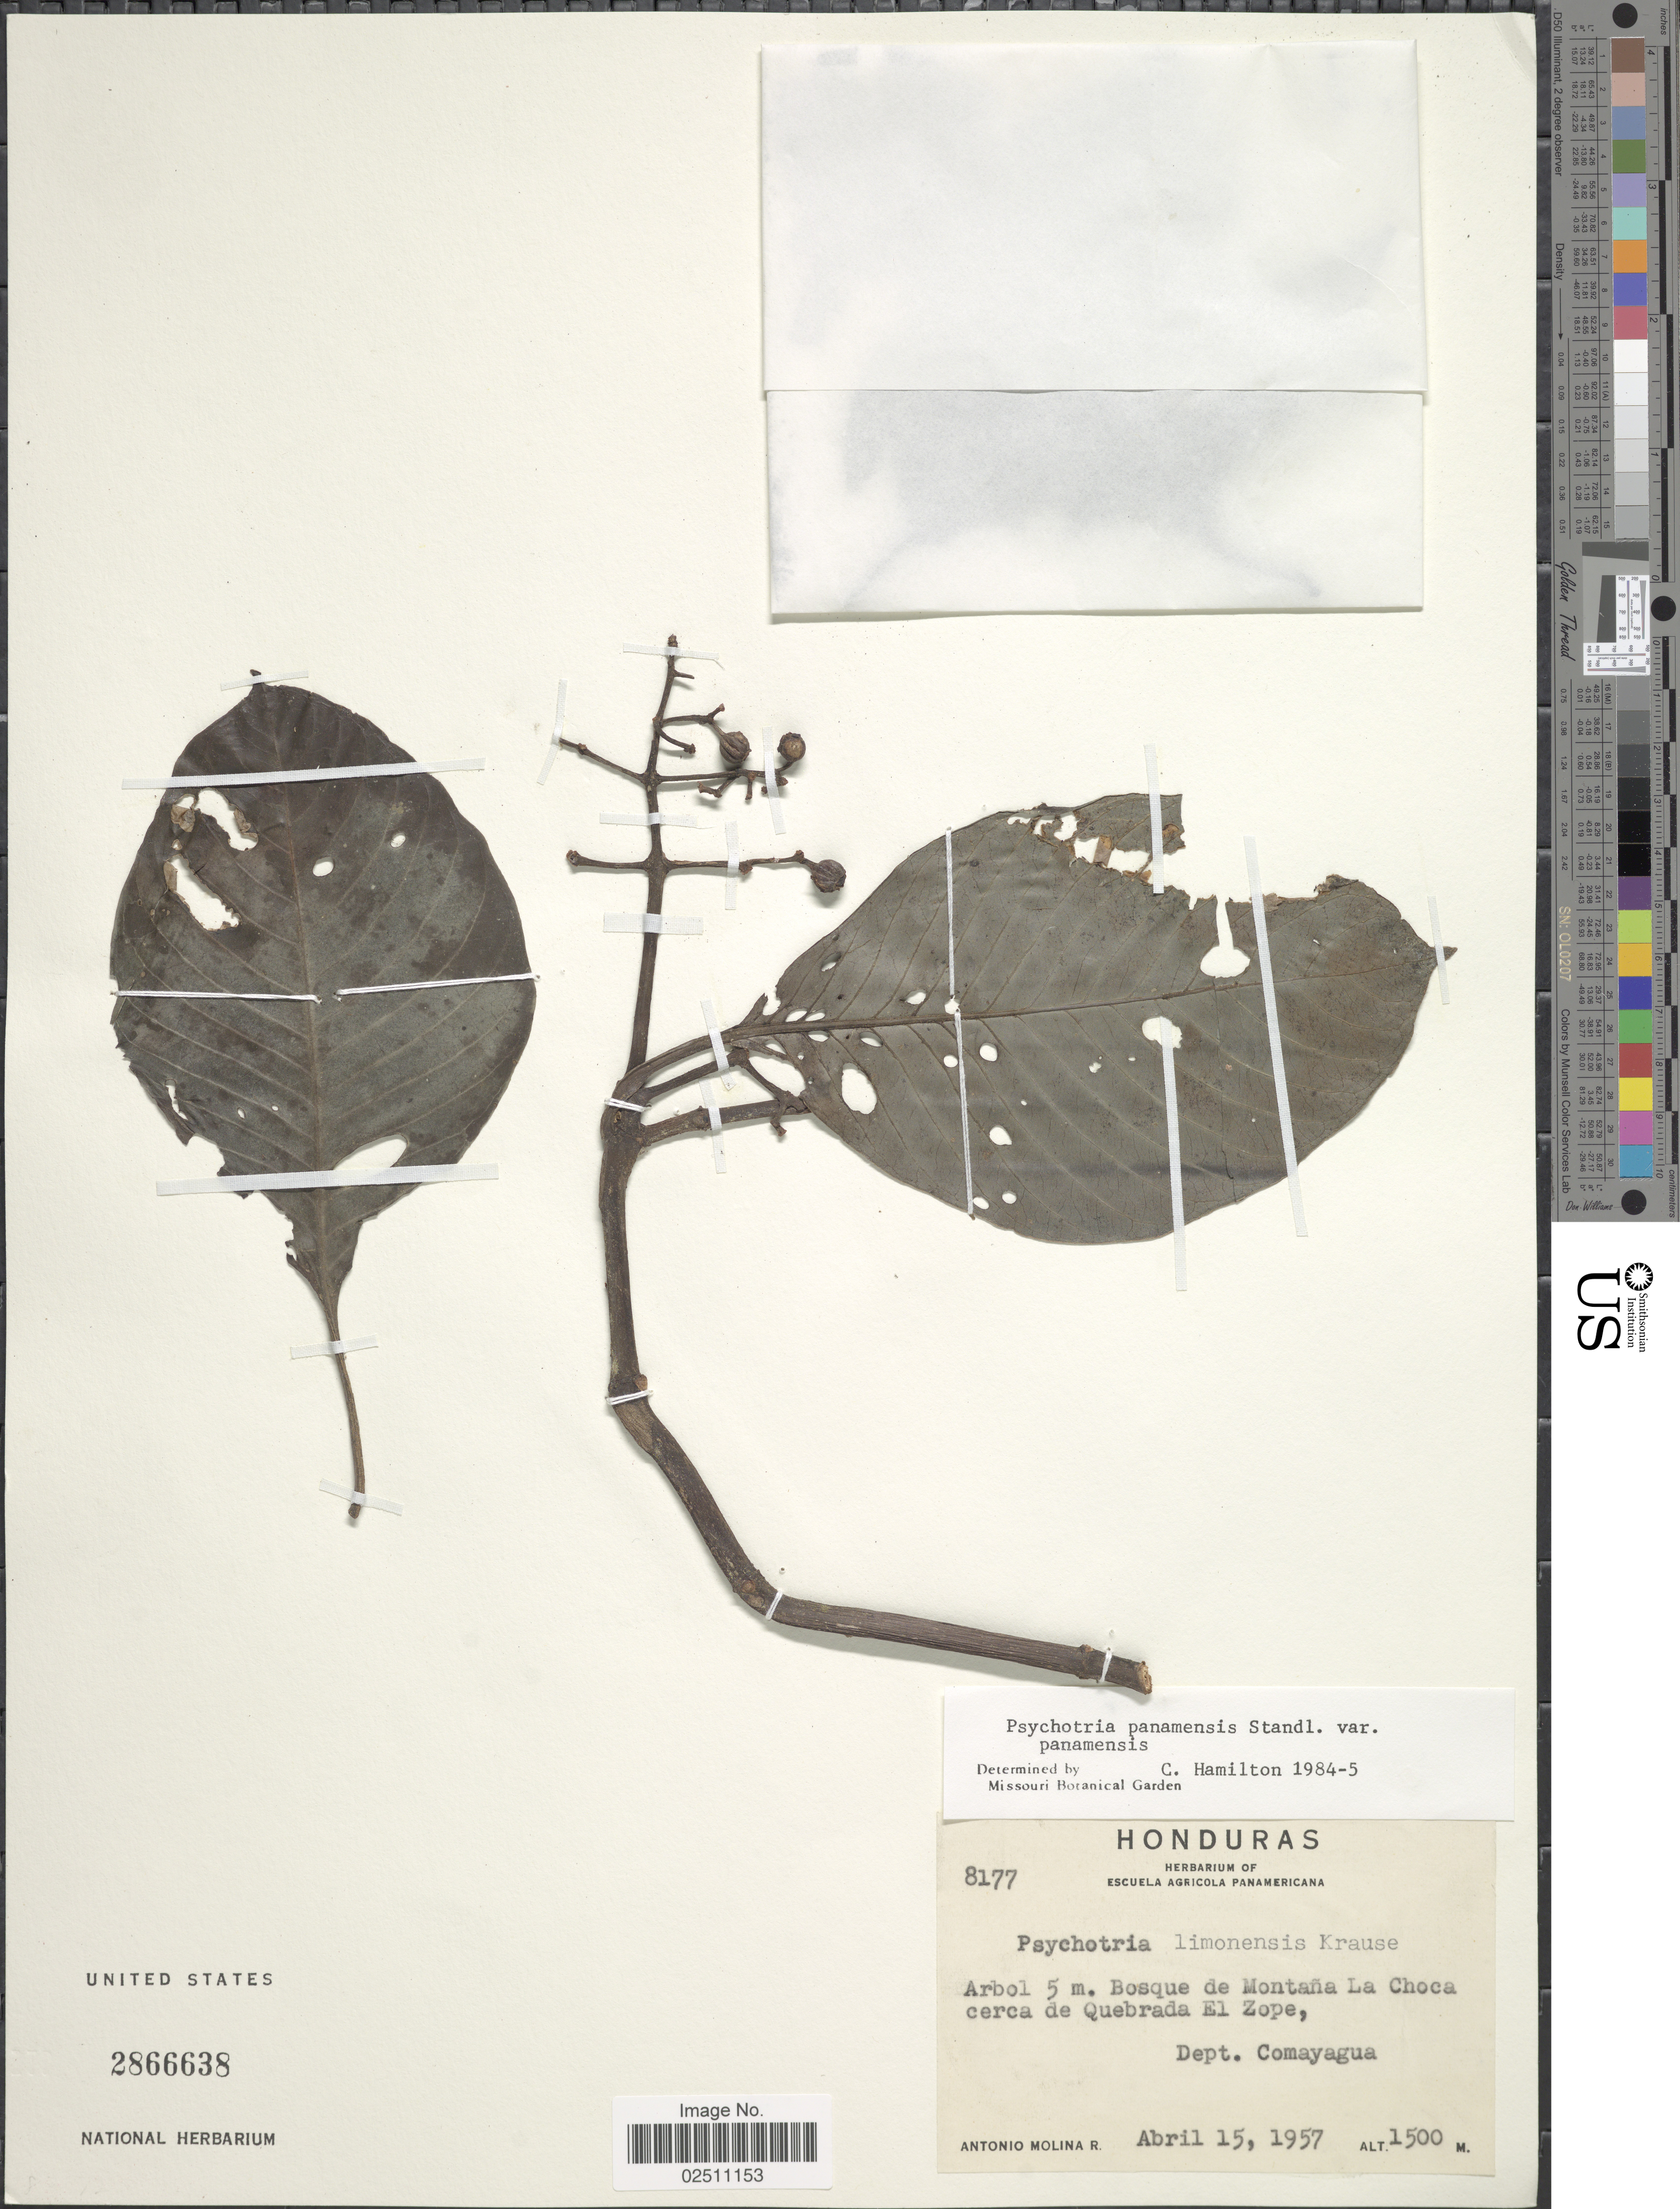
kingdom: Plantae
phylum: Tracheophyta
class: Magnoliopsida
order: Gentianales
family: Rubiaceae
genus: Psychotria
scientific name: Psychotria panamensis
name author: Standl.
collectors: A. Molina R.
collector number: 8177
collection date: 1957-04-15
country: Honduras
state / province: Comayagua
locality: Bosque de Montana La Choca cerca de Quebrada El Zope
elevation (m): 1500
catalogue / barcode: US 286638